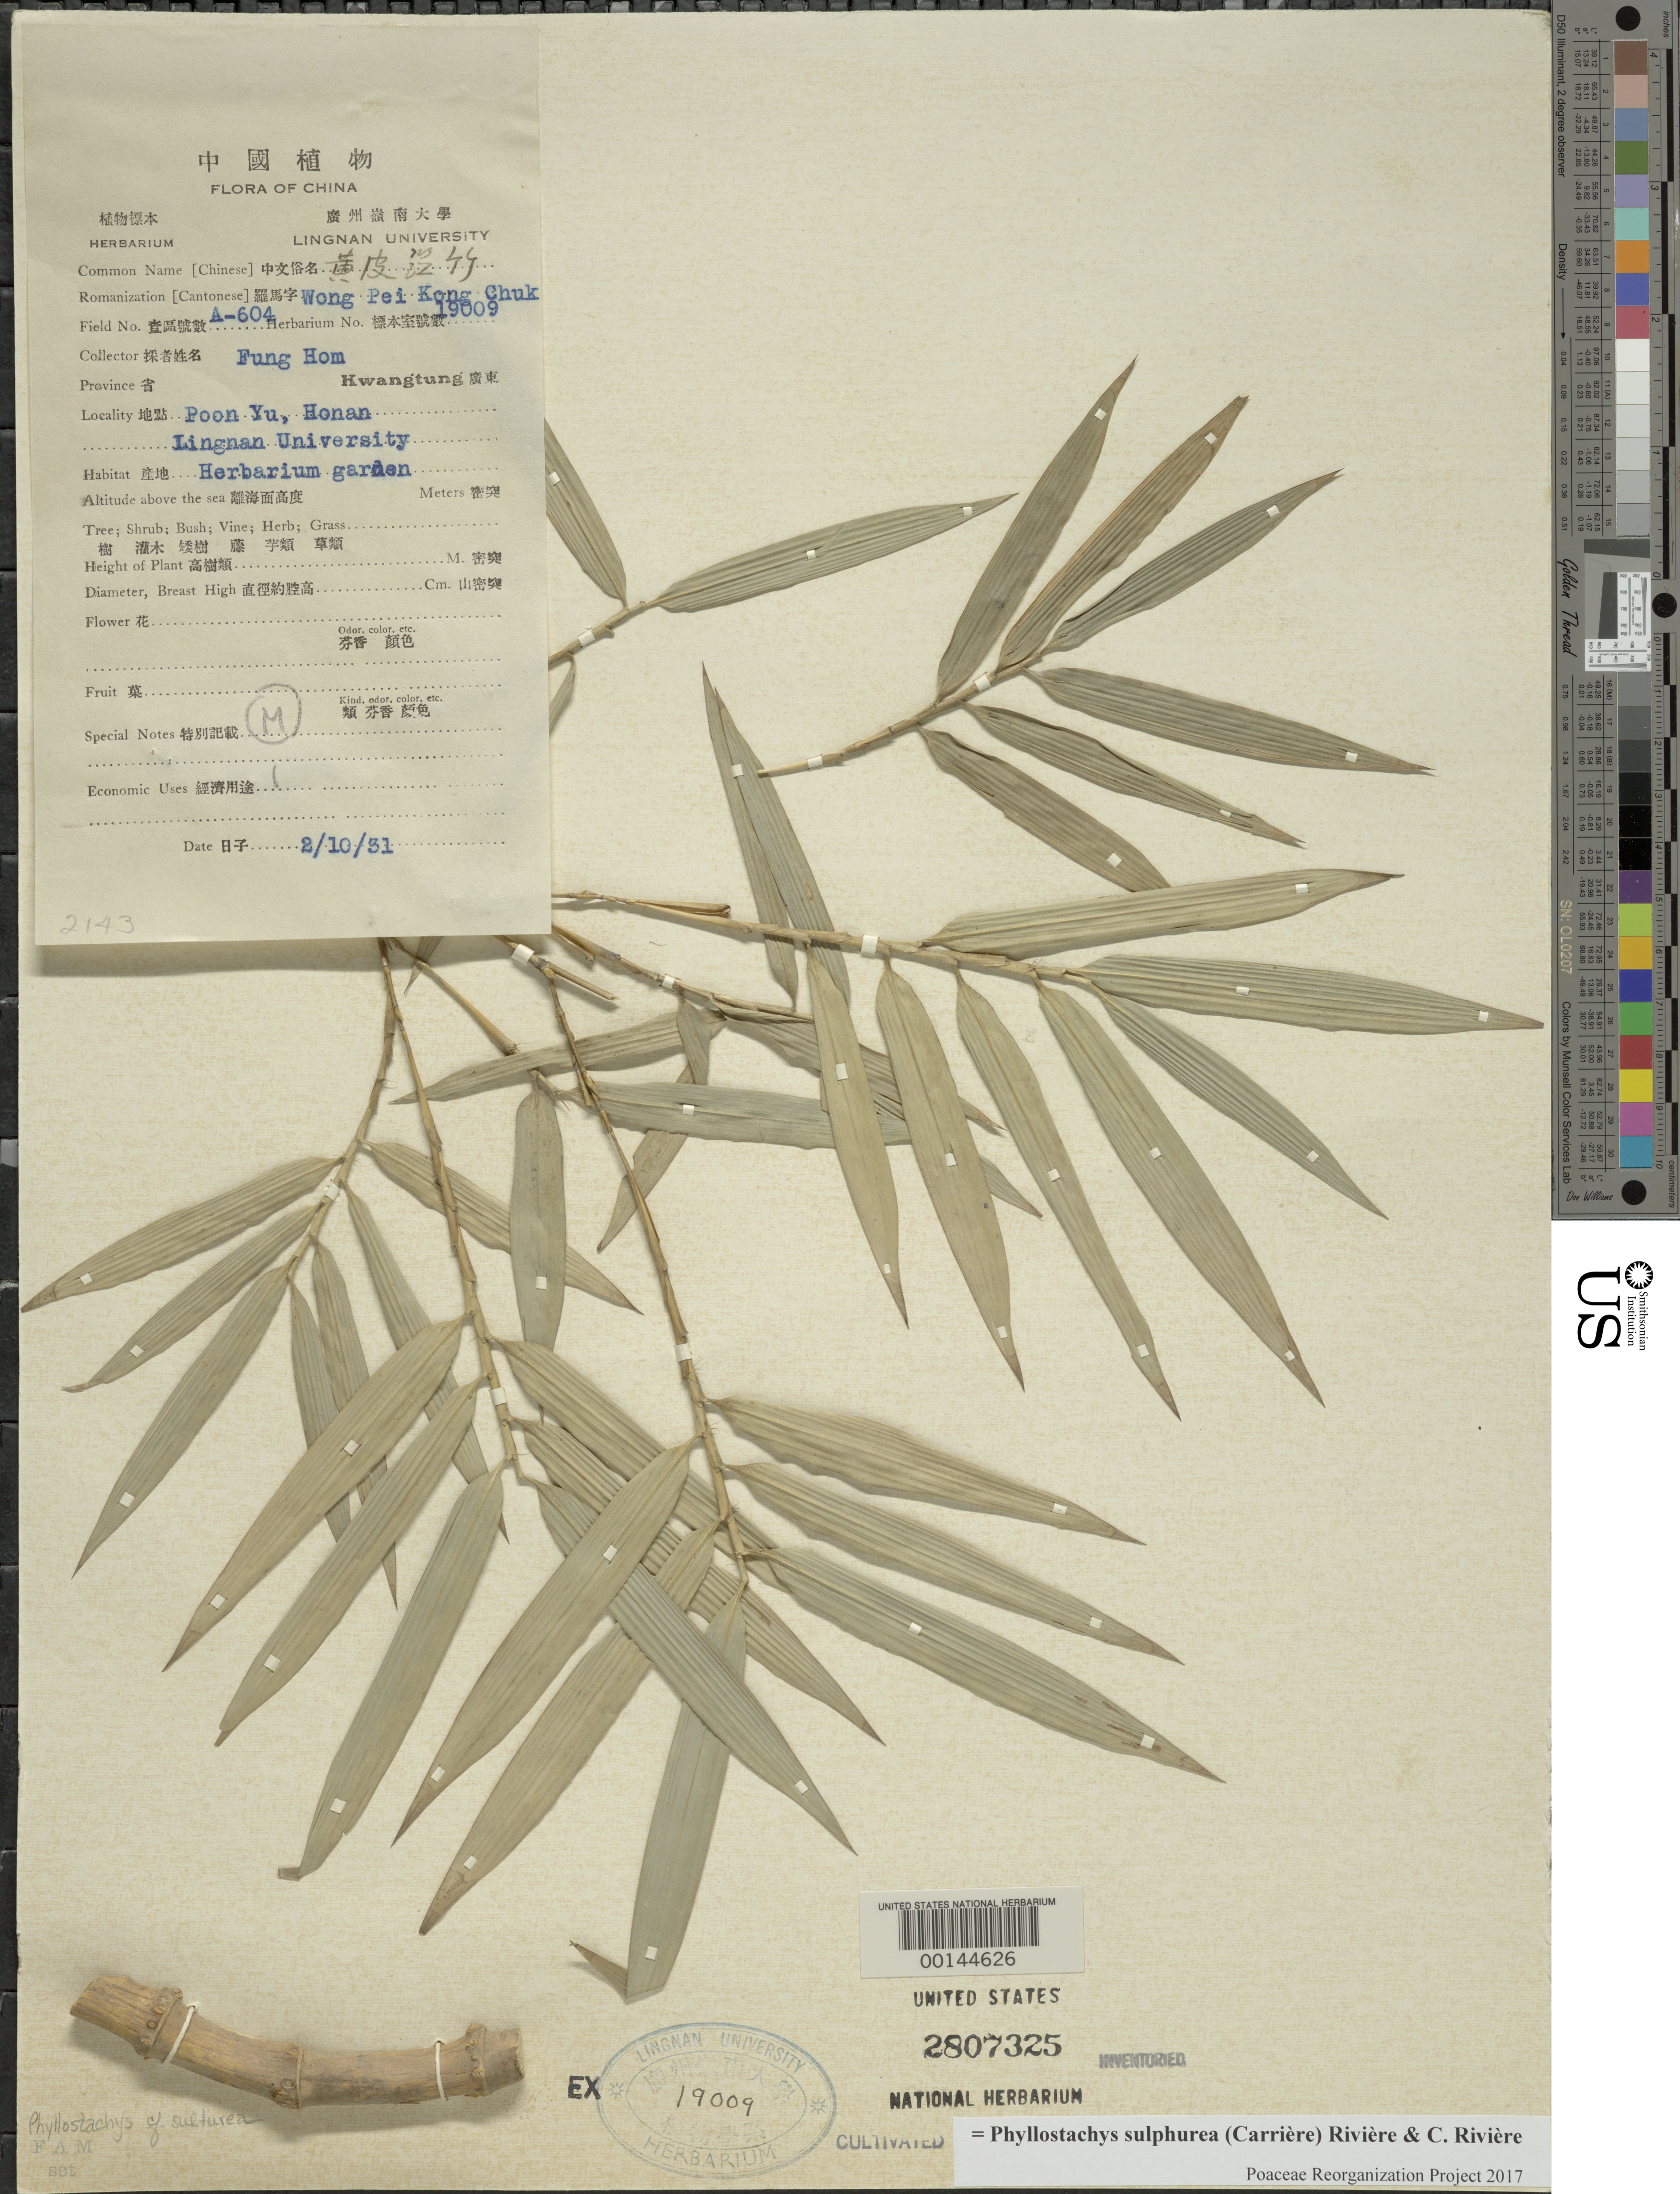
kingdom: Plantae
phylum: Tracheophyta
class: Liliopsida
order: Poales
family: Poaceae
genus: Phyllostachys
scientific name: Phyllostachys sulphurea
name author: (Carrière) Rivière & C. Rivière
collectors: H. L. Fung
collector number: A-604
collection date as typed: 10 Feb 1931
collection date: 1931-02-10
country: China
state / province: Guangdong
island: Honam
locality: Honan, poon yu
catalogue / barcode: US 2807325